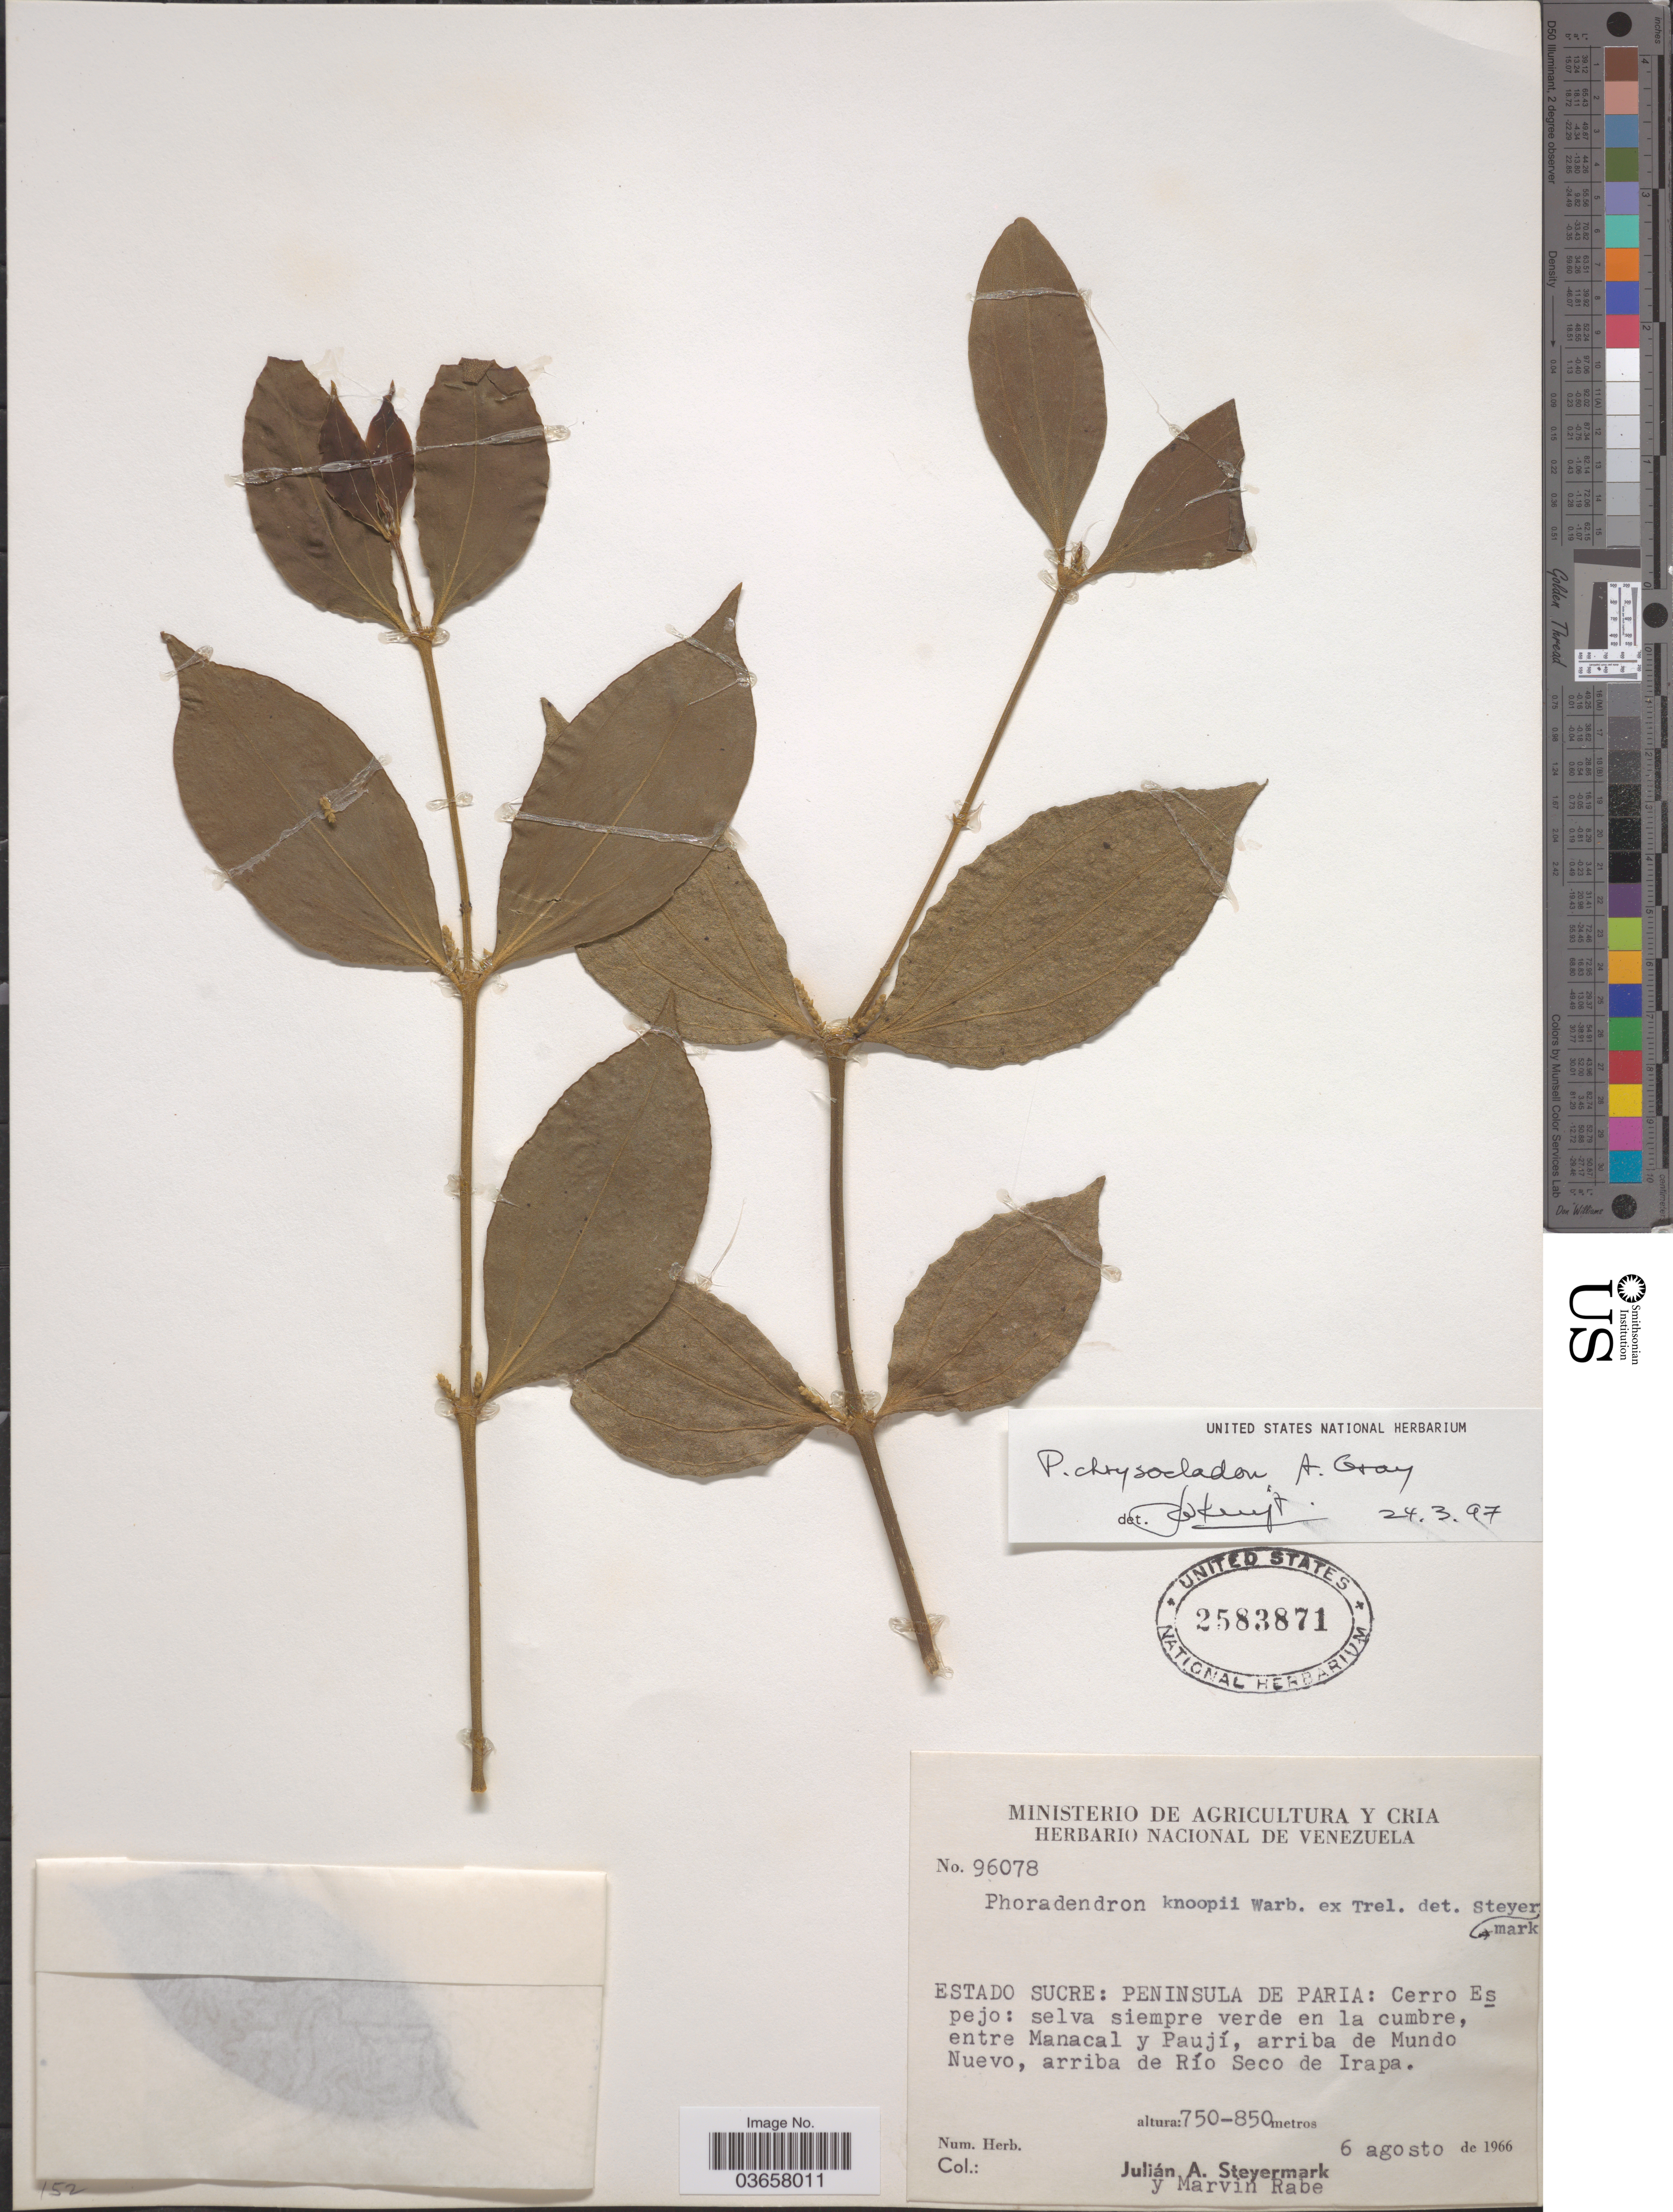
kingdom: Plantae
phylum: Tracheophyta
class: Magnoliopsida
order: Santalales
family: Viscaceae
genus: Phoradendron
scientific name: Phoradendron chrysocladon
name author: A. Gray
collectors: J. Steyermark & M. Rabe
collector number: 96078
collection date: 1966-08-06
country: Venezuela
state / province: Sucre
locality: Peninsula de Paria: Cerro Espejo: selva siempre verde en la cumbre, entre Manacal y Paují, arriba de Mundo Nuevo, arriba de Río Seco de Irapa.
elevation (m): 750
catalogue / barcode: US 2583871